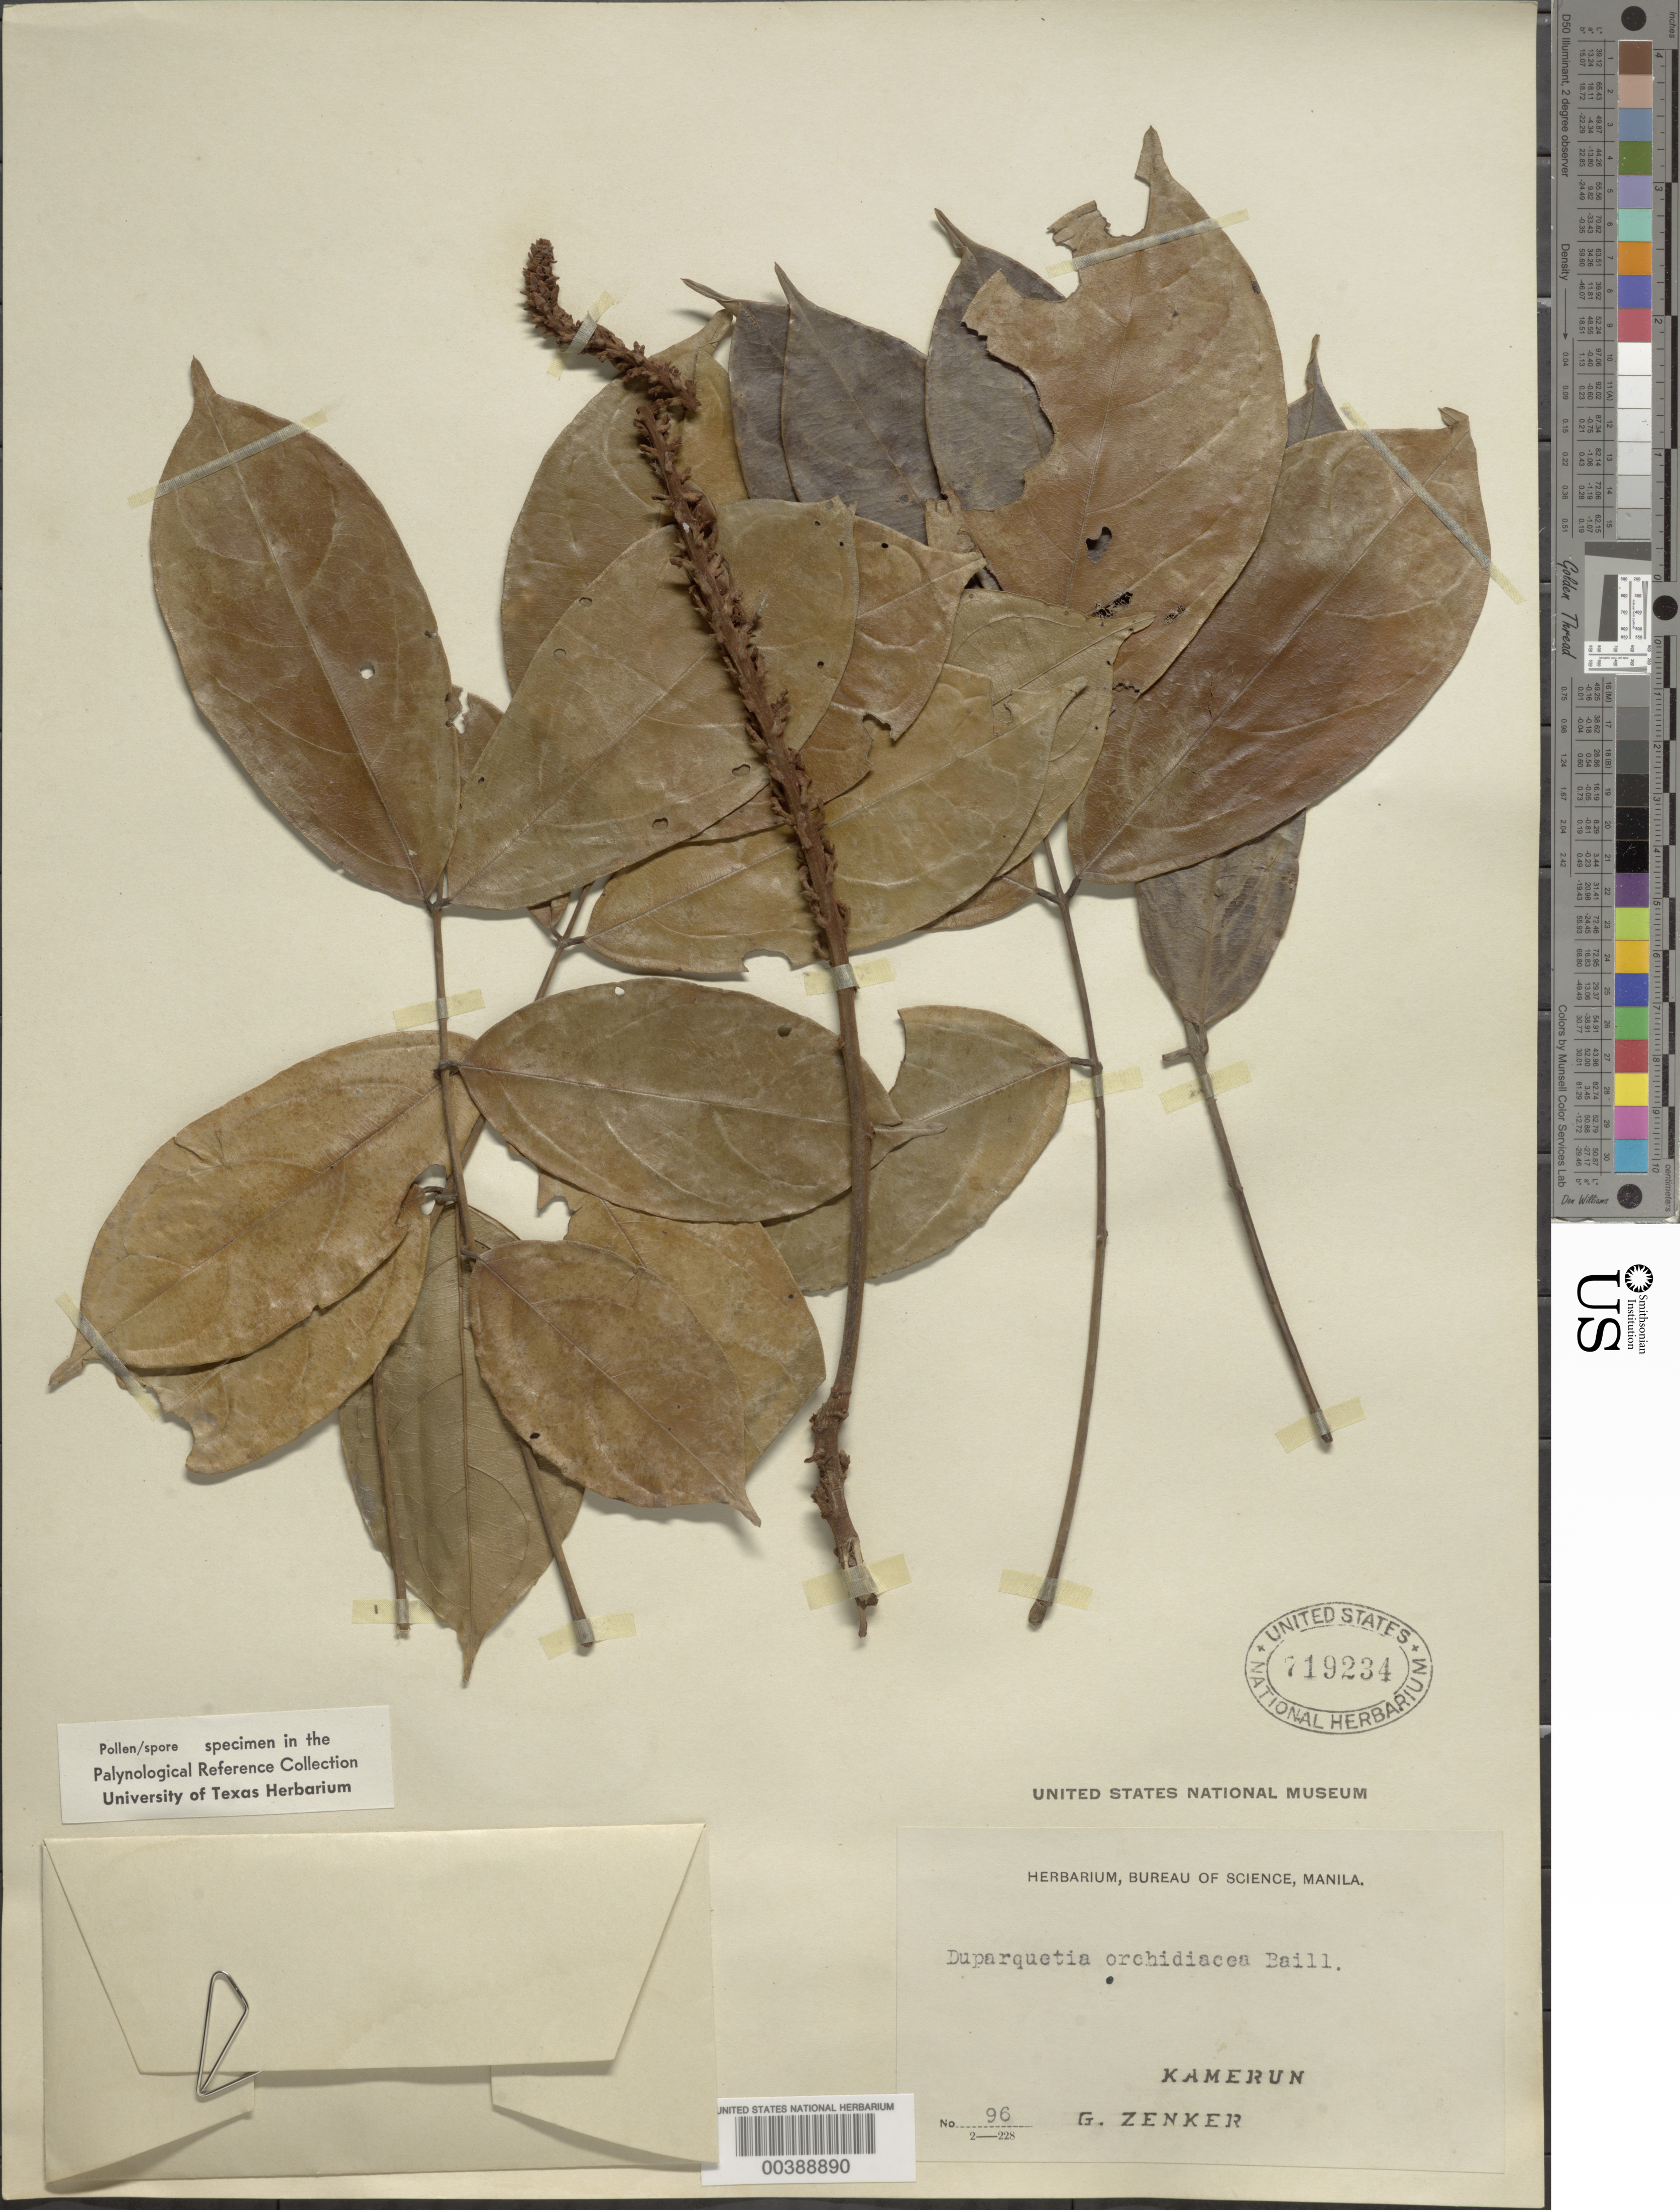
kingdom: Plantae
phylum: Tracheophyta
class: Magnoliopsida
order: Fabales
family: Fabaceae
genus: Duparquetia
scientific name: Duparquetia orchidacea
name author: Baill.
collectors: G. A. Zenker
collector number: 96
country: Cameroon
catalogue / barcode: US 719234